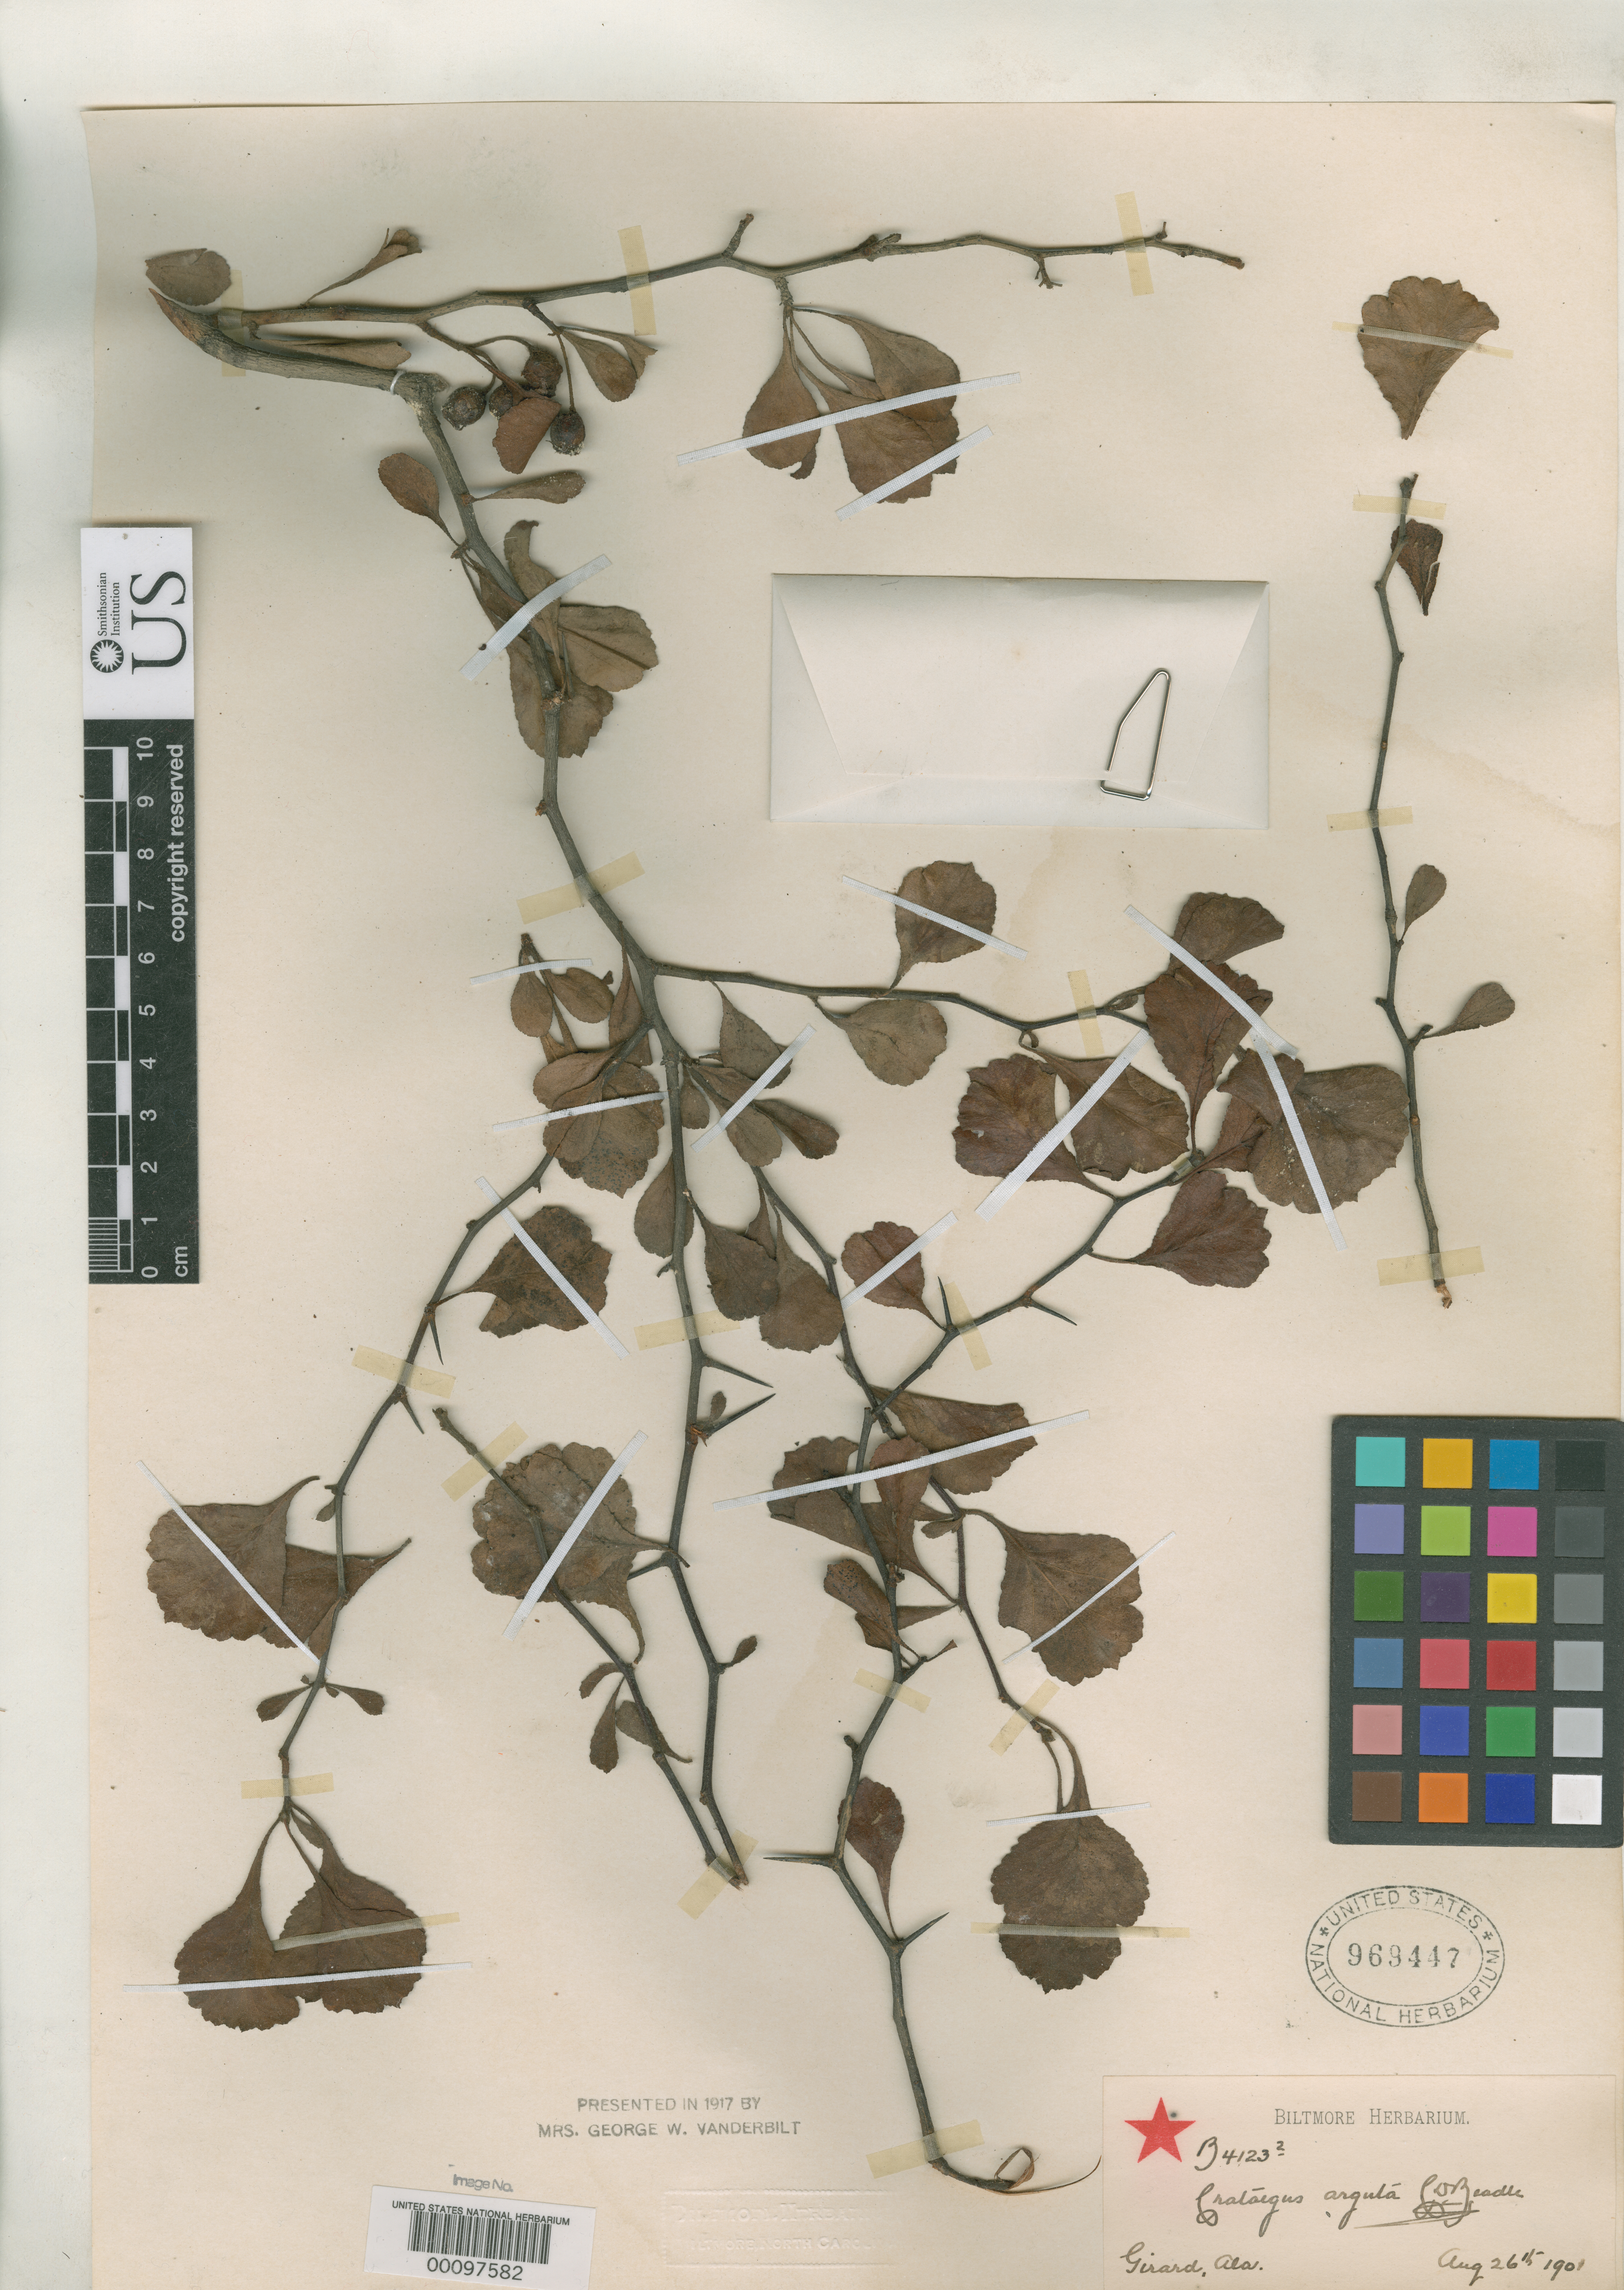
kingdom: Plantae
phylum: Tracheophyta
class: Magnoliopsida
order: Rosales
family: Rosaceae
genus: Crataegus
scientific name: Crataegus arguta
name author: Beadle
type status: Syntype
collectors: ex herb. Biltmore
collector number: B 4123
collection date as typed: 26 Aug 1901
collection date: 1901-08-26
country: United States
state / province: Alabama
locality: Girard.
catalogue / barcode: US 969447